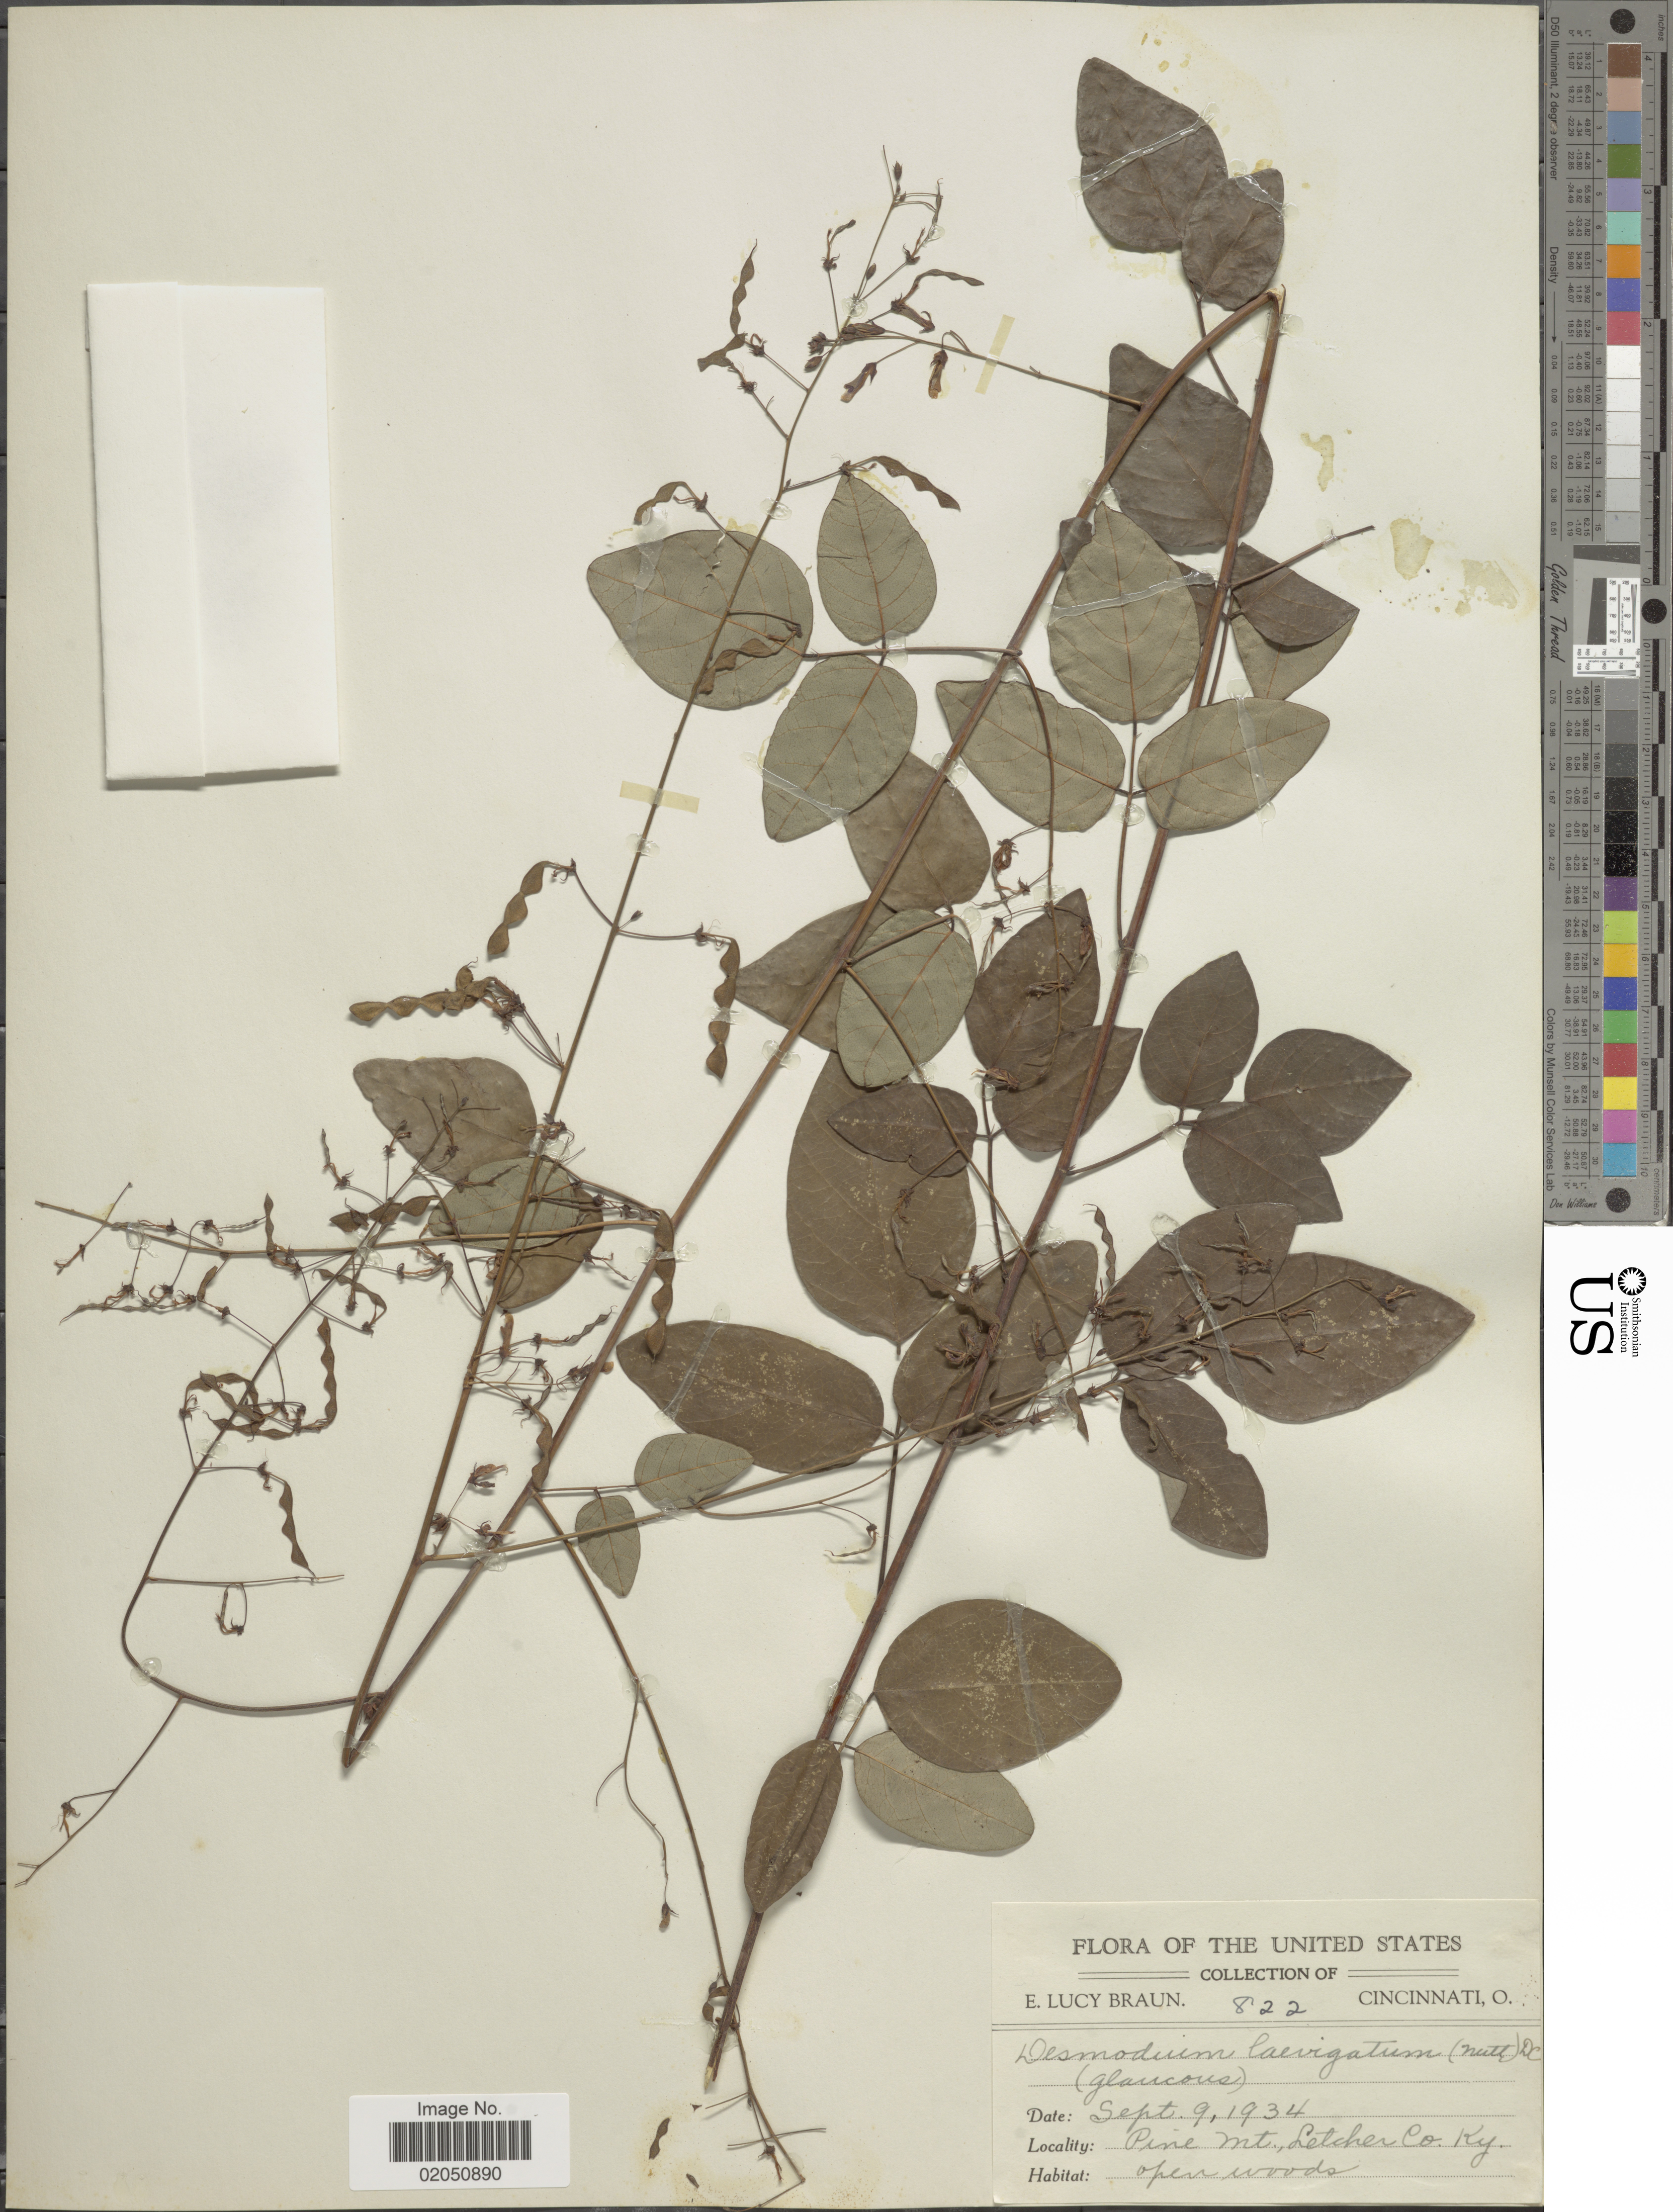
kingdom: Plantae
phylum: Tracheophyta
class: Magnoliopsida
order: Fabales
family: Fabaceae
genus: Desmodium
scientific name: Desmodium laevigatum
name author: (Nutt.) DC.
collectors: E. L. Braun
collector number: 822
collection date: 1934-09-09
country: United States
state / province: Kentucky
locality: Pine Mt., Lethcer Co. open woods